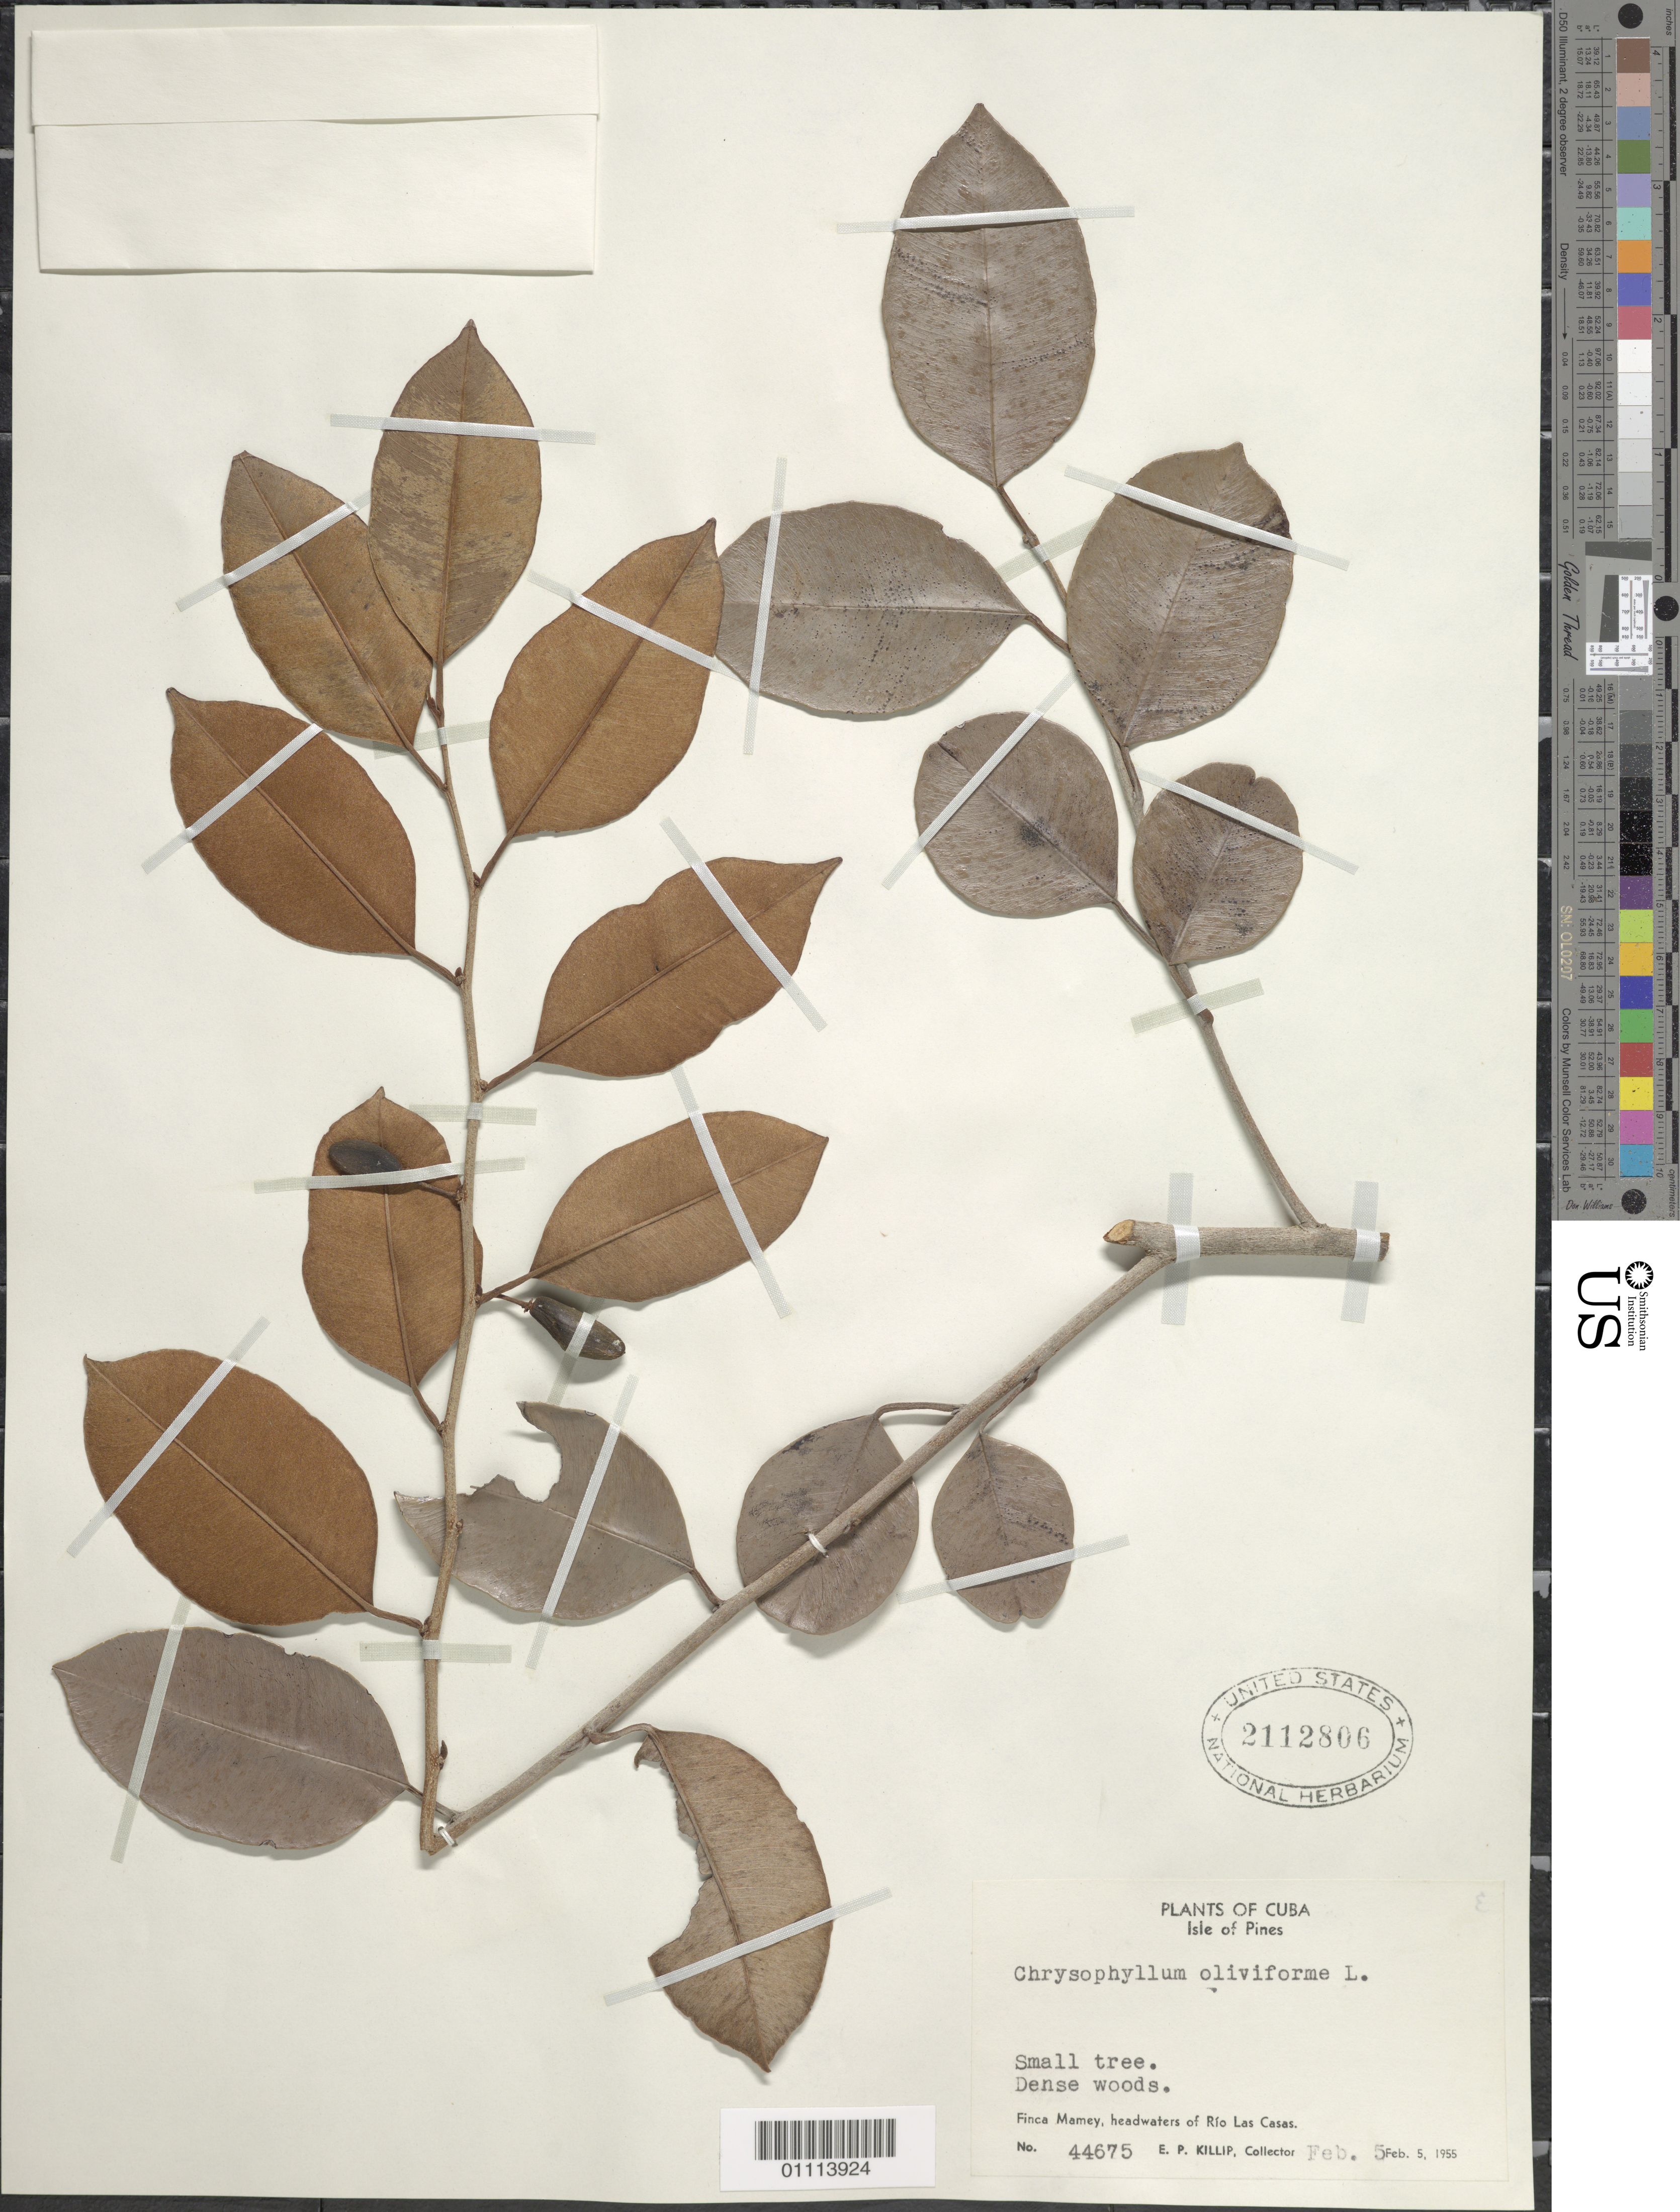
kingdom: Plantae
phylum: Tracheophyta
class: Magnoliopsida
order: Ericales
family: Sapotaceae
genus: Chrysophyllum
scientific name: Chrysophyllum oliviforme var. typicum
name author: Cronq.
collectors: E. P. Killip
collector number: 44675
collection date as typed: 05 Feb 1955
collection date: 1955-02-05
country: Cuba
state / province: Isla de La Juventud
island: Isla de la Juventud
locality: Isle of Pines, Finca Mamey, headwaters of Rio Las Casas, dense woods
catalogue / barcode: US 2112806